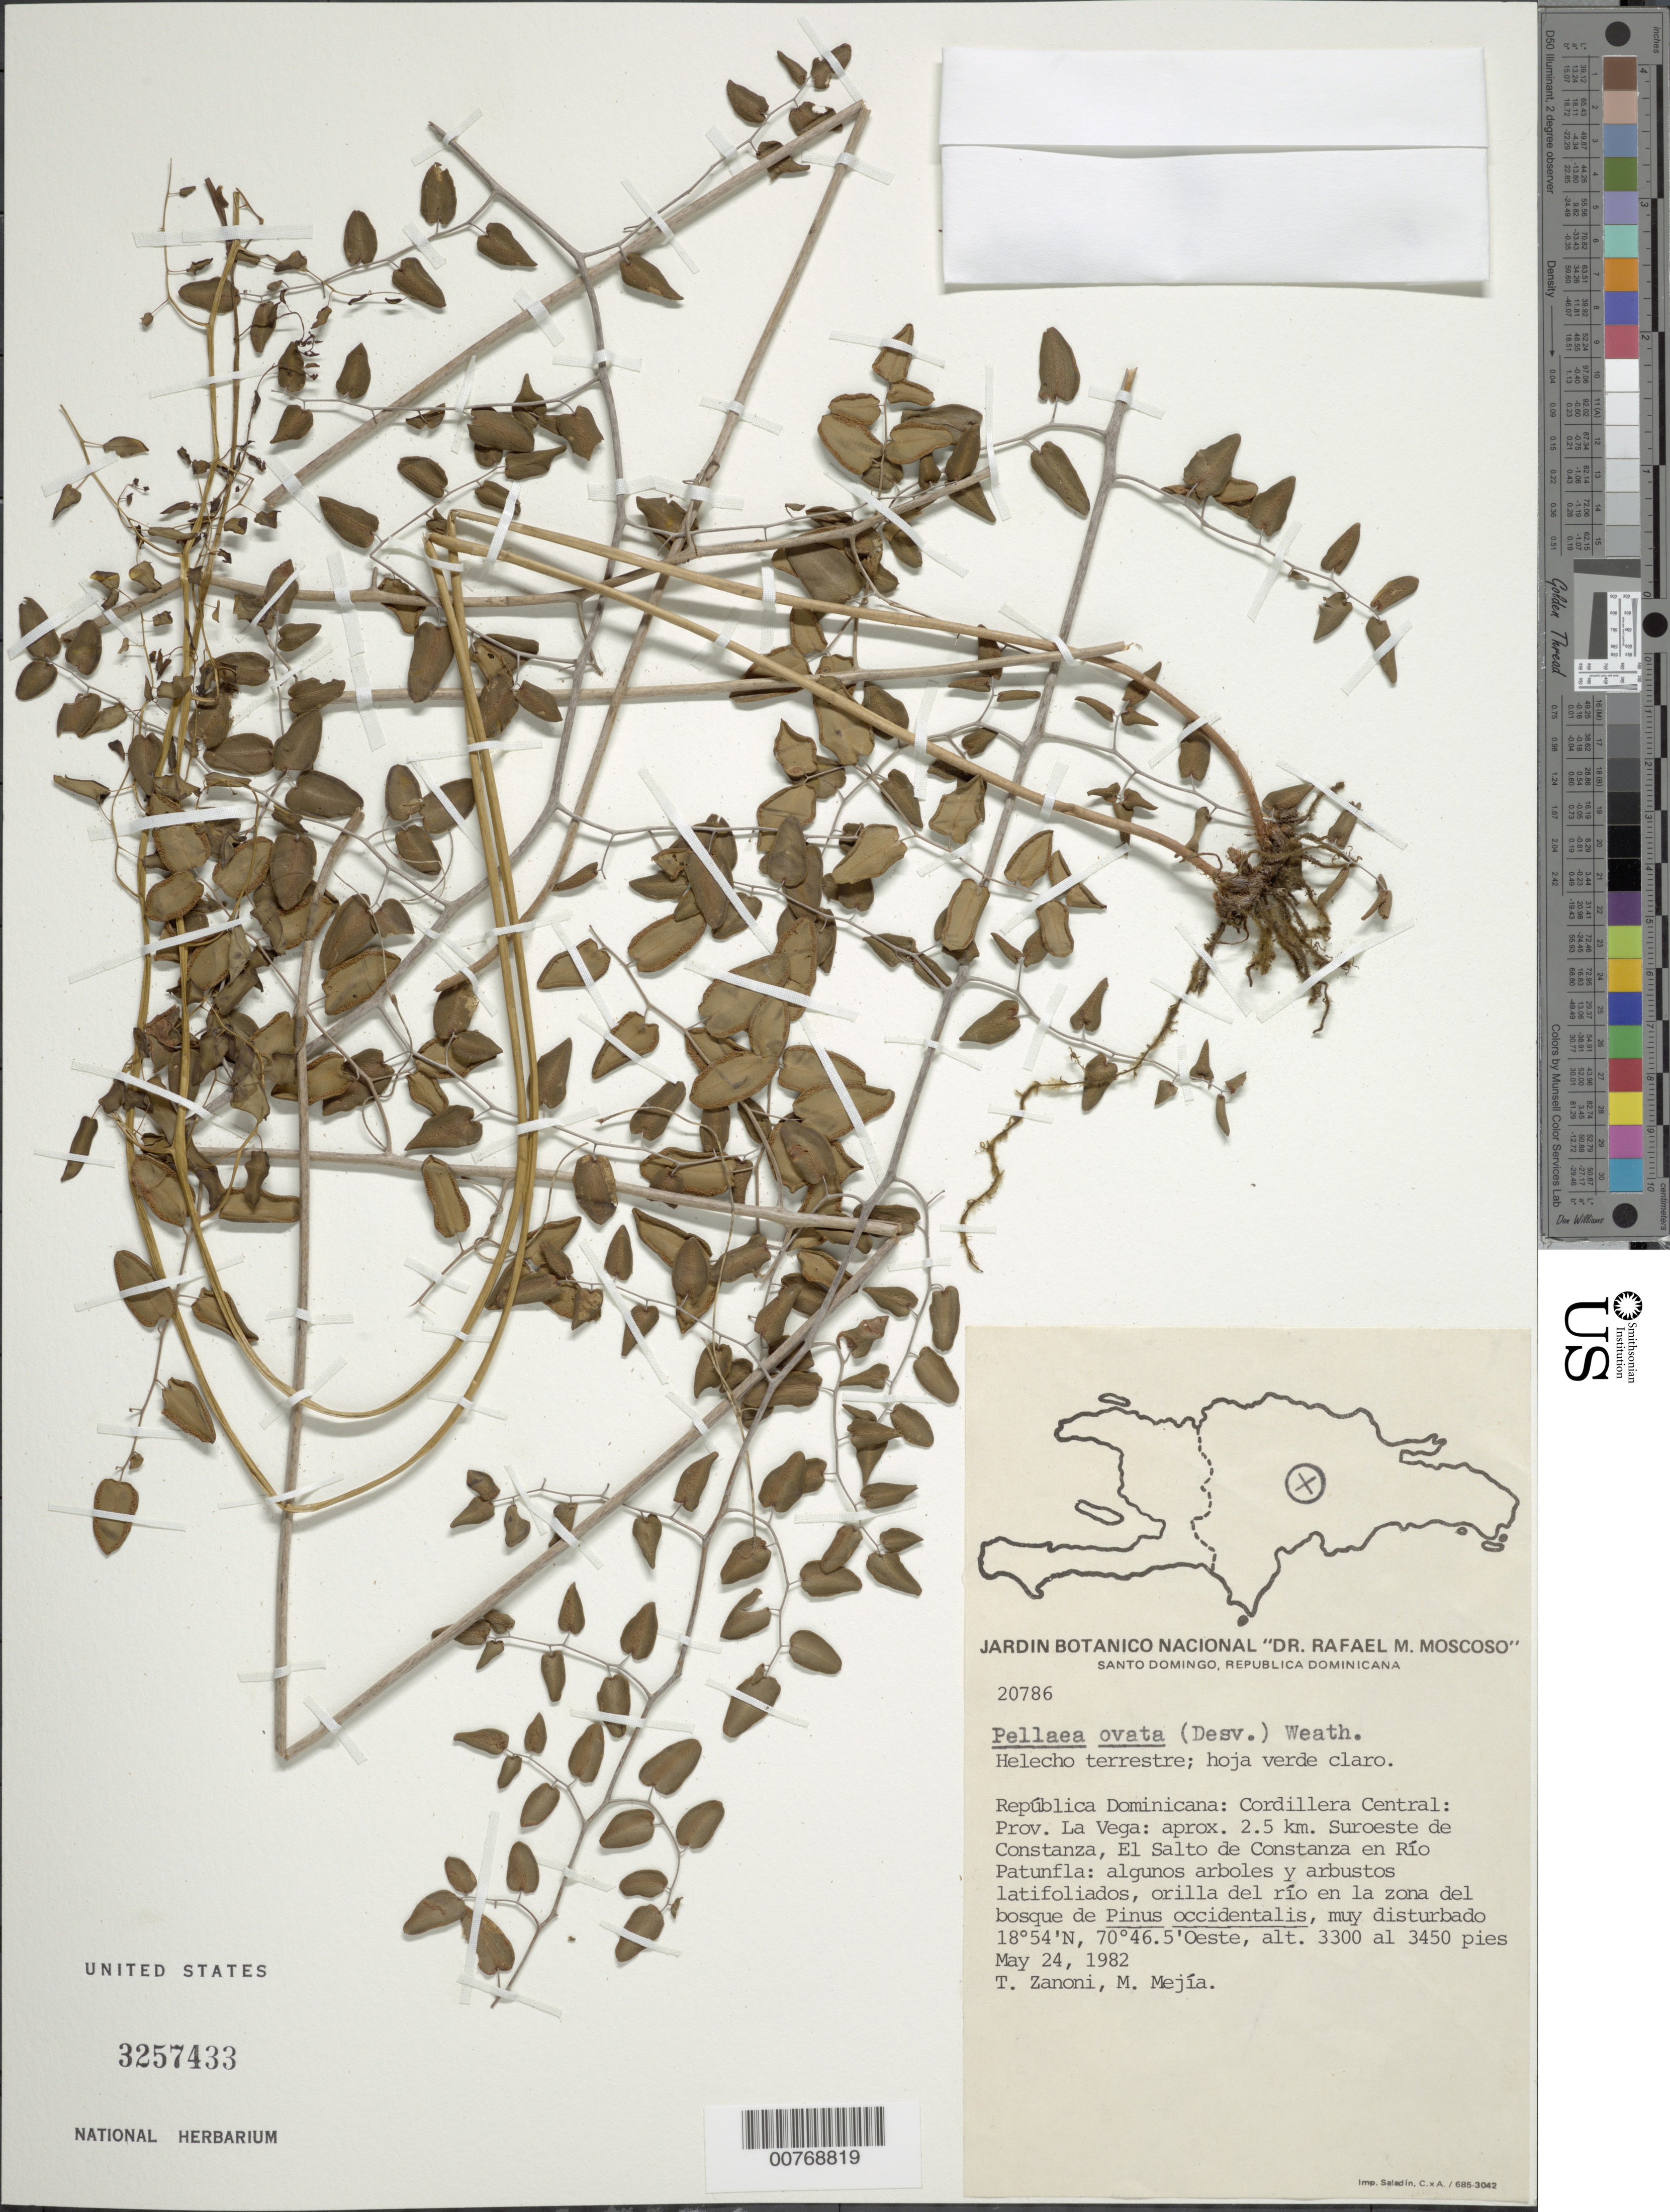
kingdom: Plantae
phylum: Tracheophyta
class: Polypodiopsida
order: Polypodiales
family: Pteridaceae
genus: Pellaea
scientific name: Pellaea ovata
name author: (Desv.) Weath.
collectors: T. A. Zanoni & M. Mejia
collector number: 20786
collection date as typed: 24 May 1982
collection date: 1982-05-24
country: Dominican Republic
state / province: La Vega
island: Hispaniola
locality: Cordillera Central, aprox. 2.5 km SW de Constanza, El Salto de Constanza en Rio Patunfla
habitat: Algunos arboles y arbustos latifoliados, orilla del rio en la zona del bosque de Pinus occidentalis, muy perturbado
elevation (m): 1006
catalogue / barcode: US 3257433